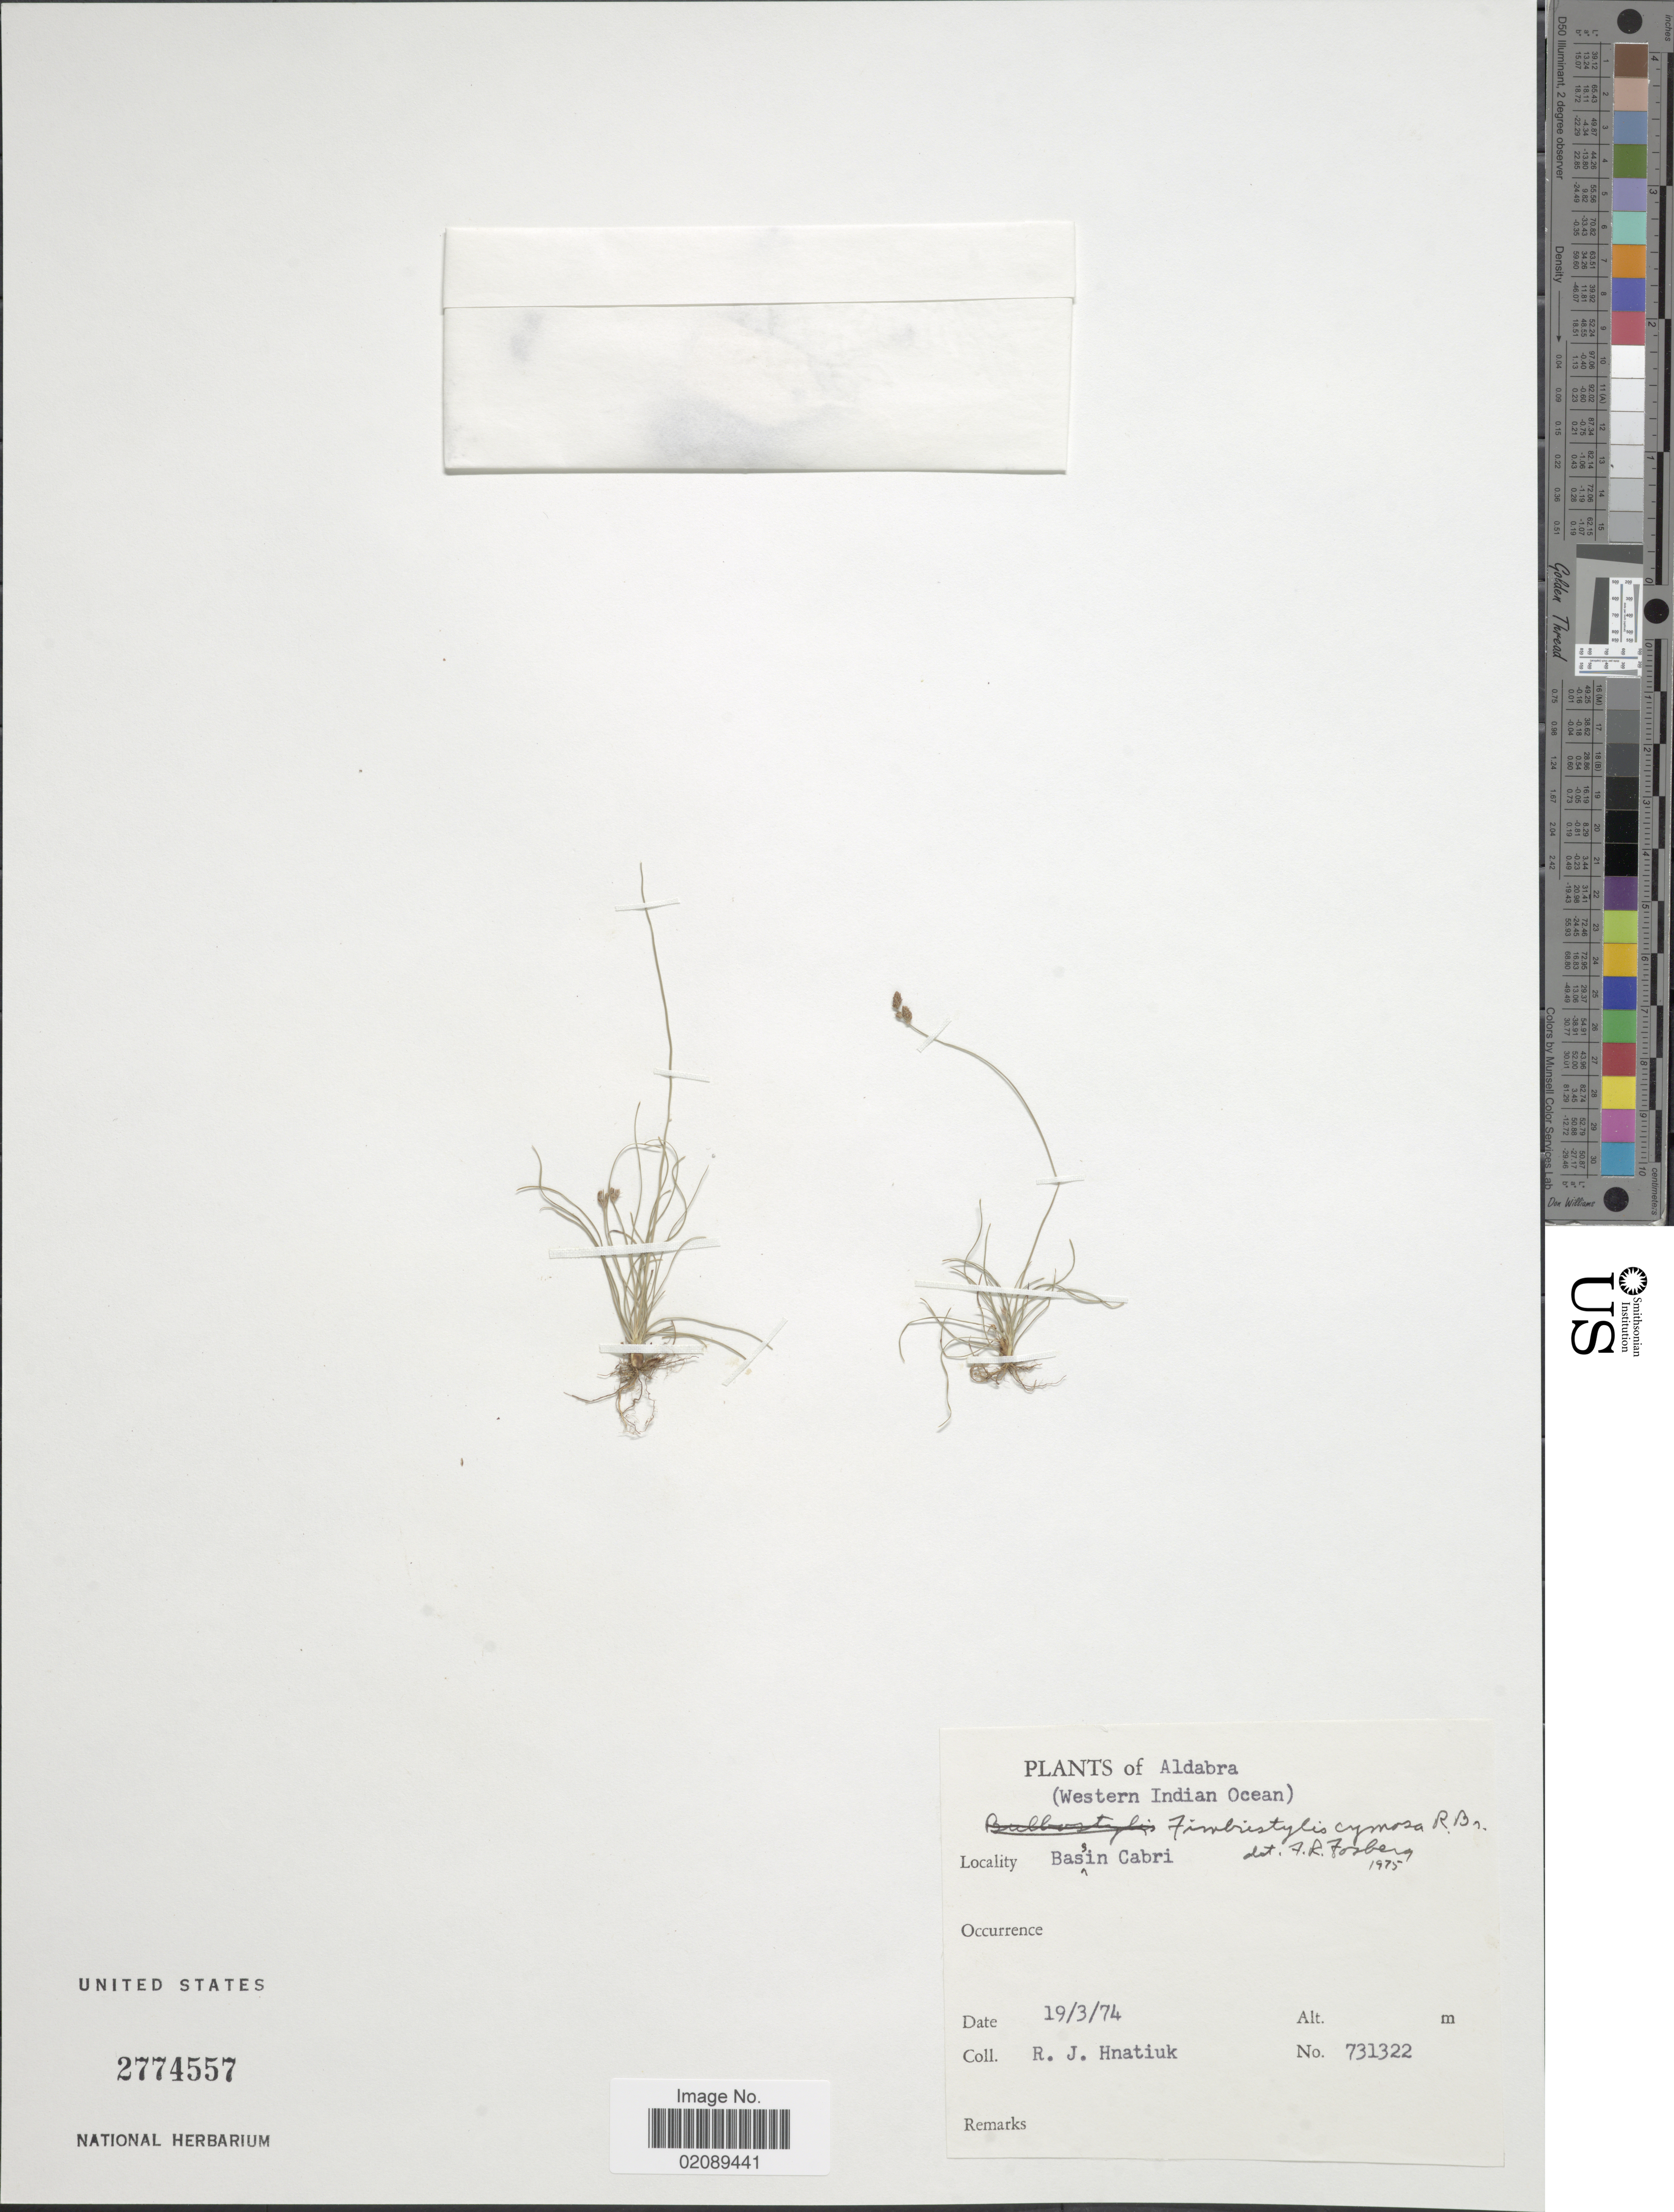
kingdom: Plantae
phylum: Tracheophyta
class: Liliopsida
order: Poales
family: Cyperaceae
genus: Fimbristylis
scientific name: Fimbristylis cymosa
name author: R. Br.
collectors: R. Hnatiuk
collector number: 731322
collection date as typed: Transcribed d/m/y: 19/3/74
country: Seychelles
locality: Aldabra (Western Indian Ocean), Bassin Cabri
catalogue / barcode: US 2774557